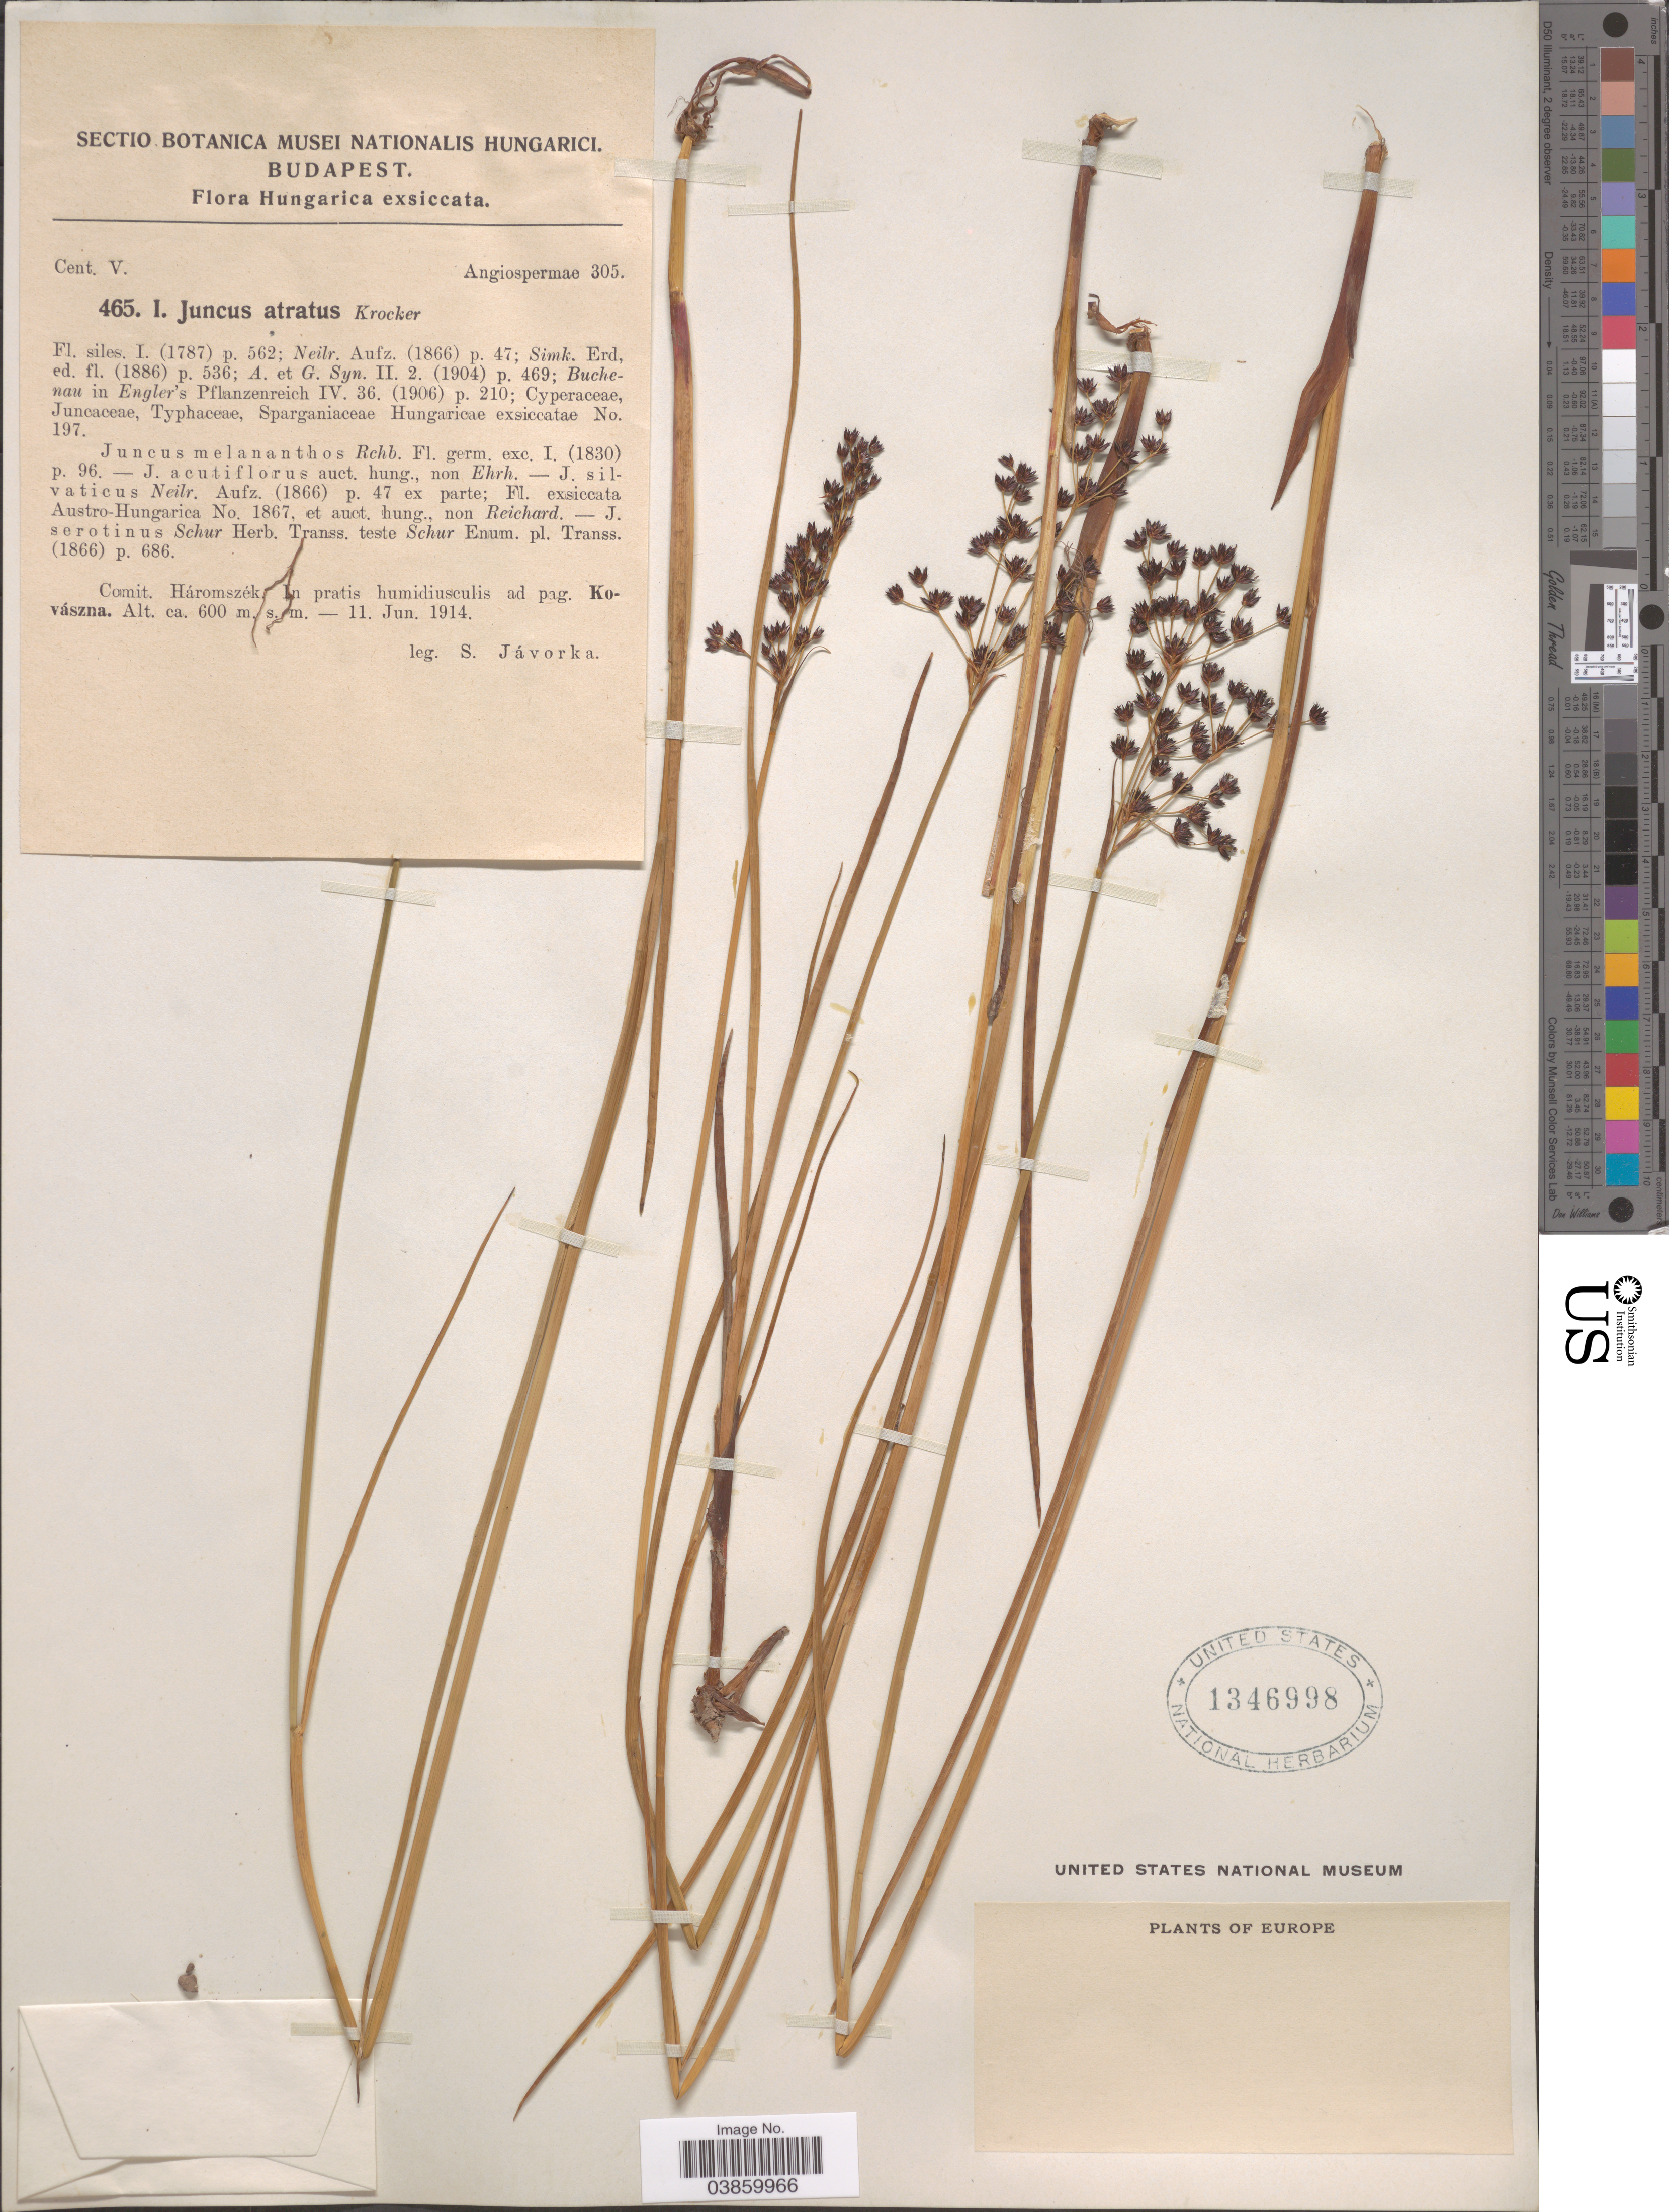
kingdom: Plantae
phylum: Tracheophyta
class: Liliopsida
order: Poales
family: Juncaceae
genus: Juncus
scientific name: Juncus atratus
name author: Krock.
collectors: S. Javorka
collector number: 465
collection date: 1914-06-11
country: Hungary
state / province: Budapest, Capital District of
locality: Comit. Háromszék. In pratis humidiusculis ad pag. Kovászna.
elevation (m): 600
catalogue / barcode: US 1346998